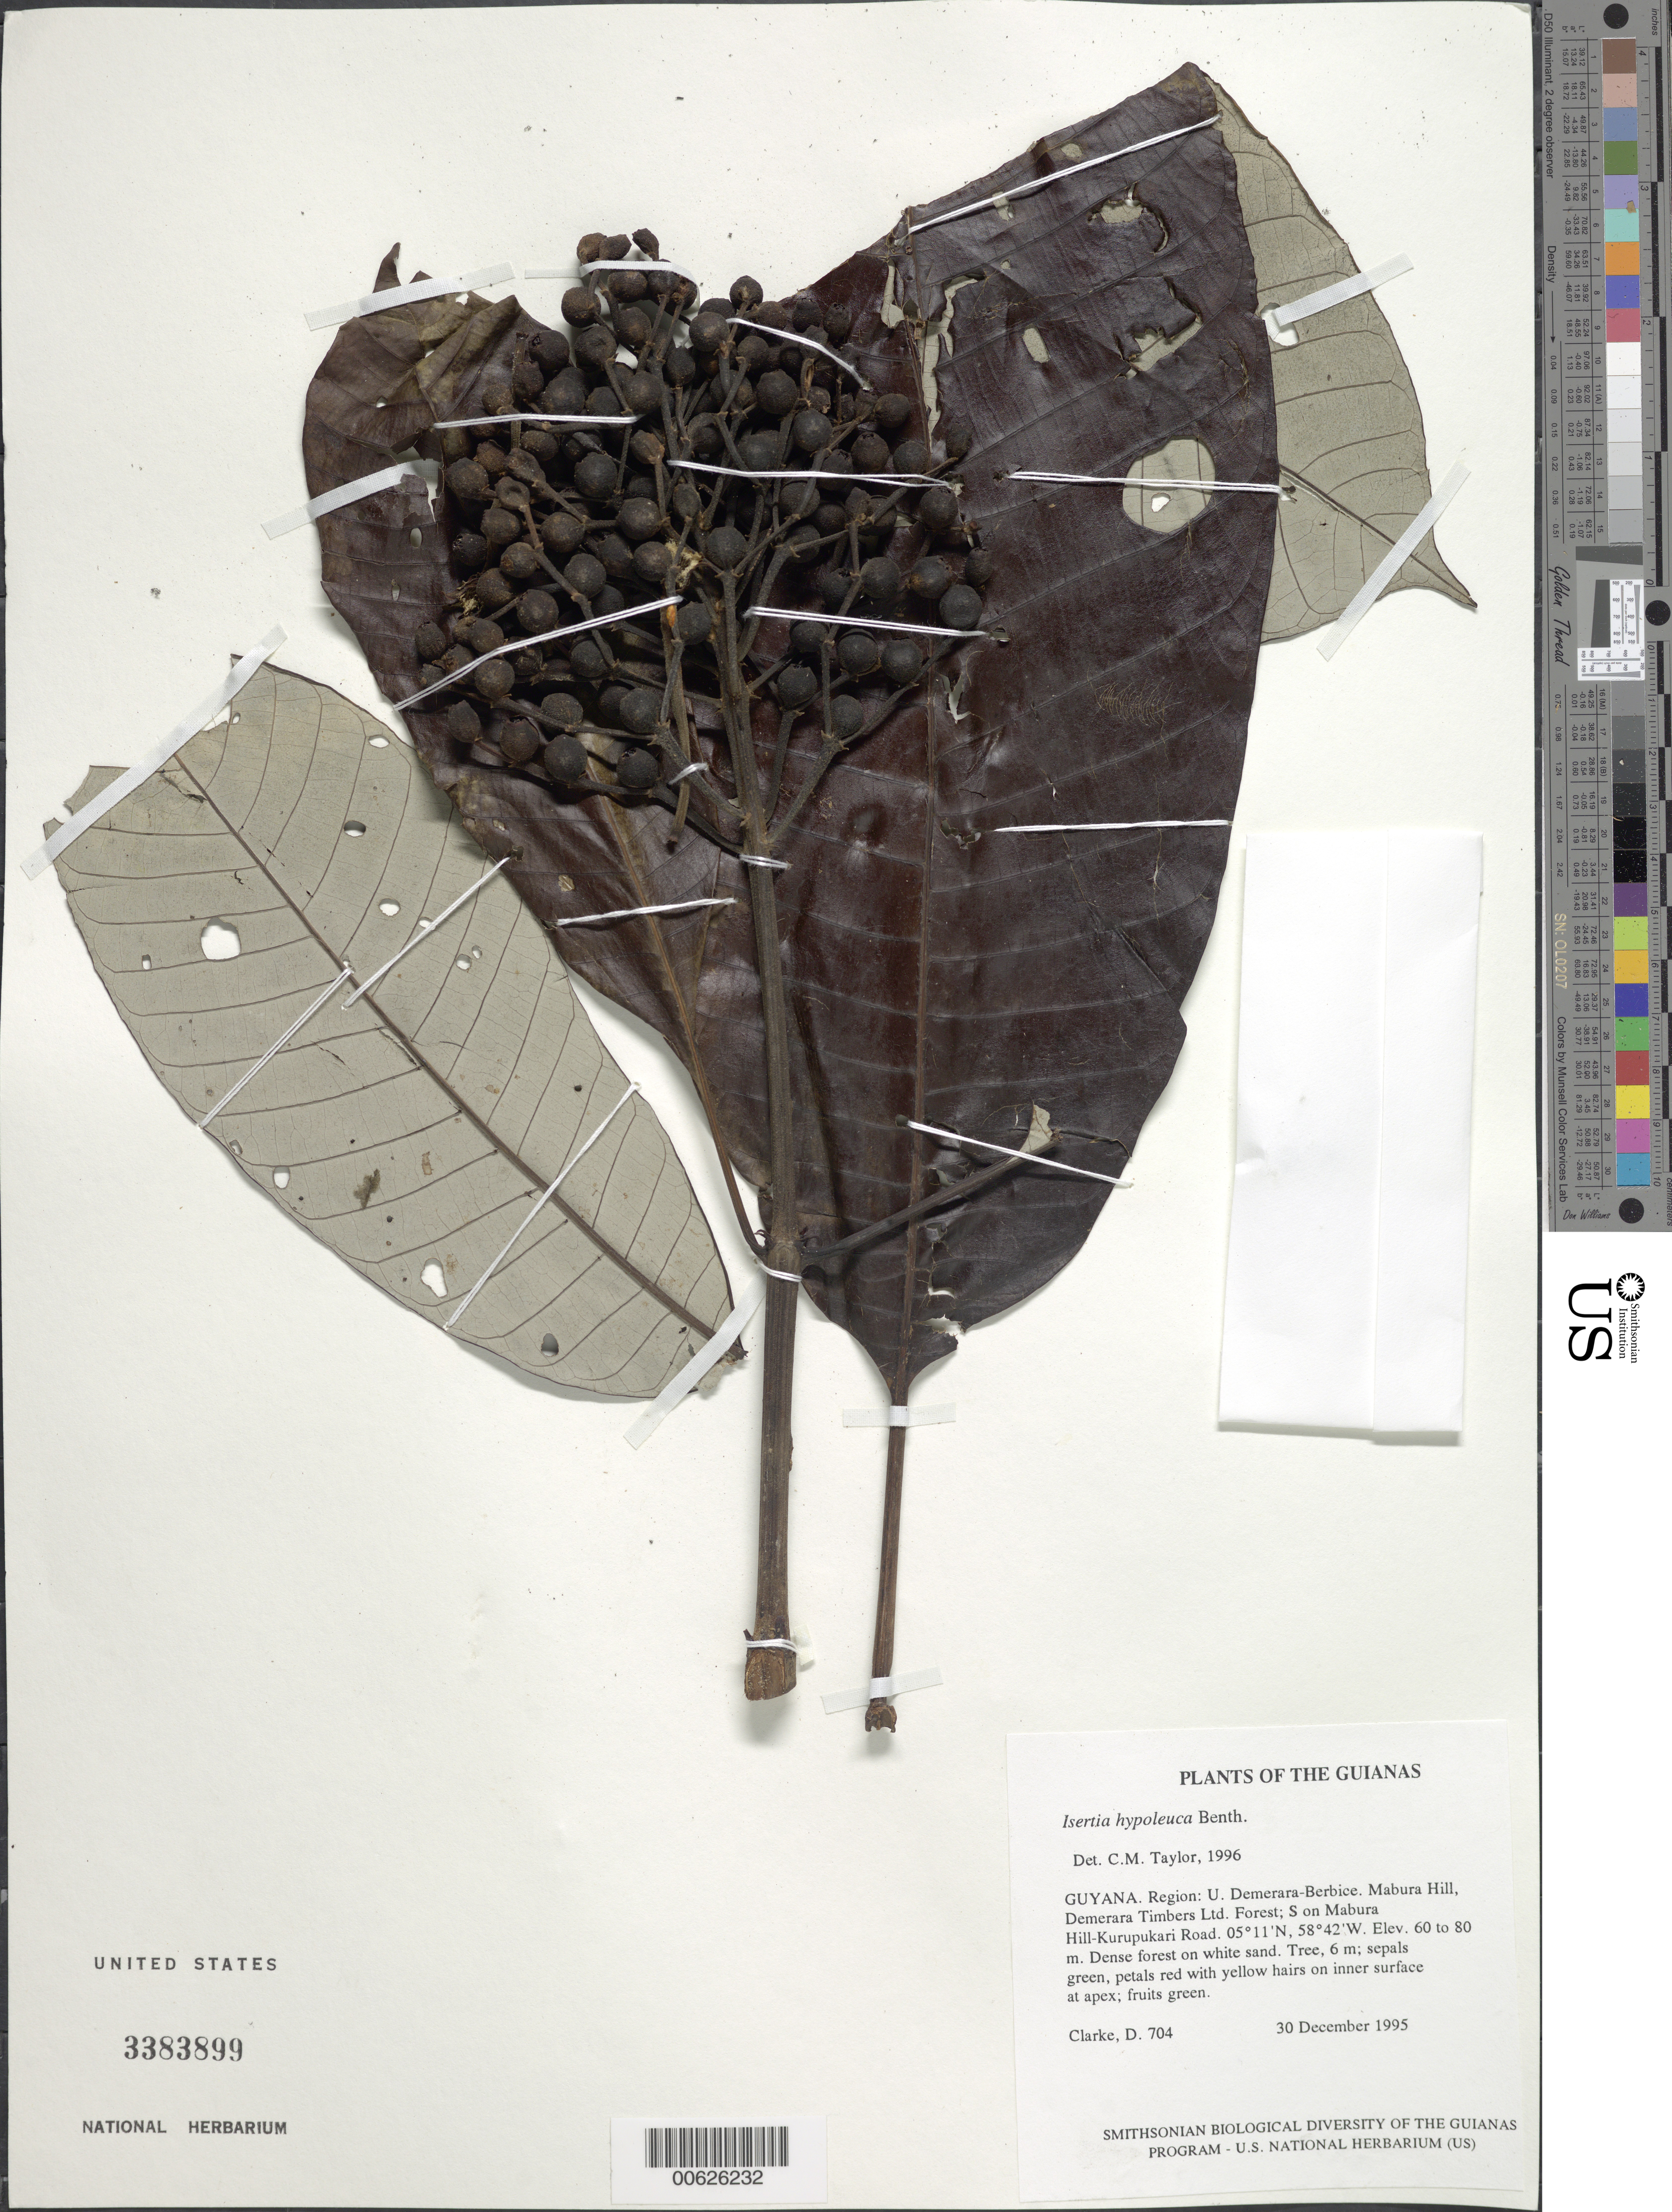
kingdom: Plantae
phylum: Tracheophyta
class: Magnoliopsida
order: Gentianales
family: Rubiaceae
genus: Isertia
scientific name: Isertia hypoleuca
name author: Benth.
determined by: Taylor, Charlotte M.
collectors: H. D. Clarke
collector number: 704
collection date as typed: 30 December 1995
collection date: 1995-12-30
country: Guyana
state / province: U. Demerara-Berbice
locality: Mabura Hill, Demerara Timbers Ltd. Forest; S on Mabura Hill-Kurupukari Road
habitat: Dense forest on white sand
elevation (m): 60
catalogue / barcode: US 3383899